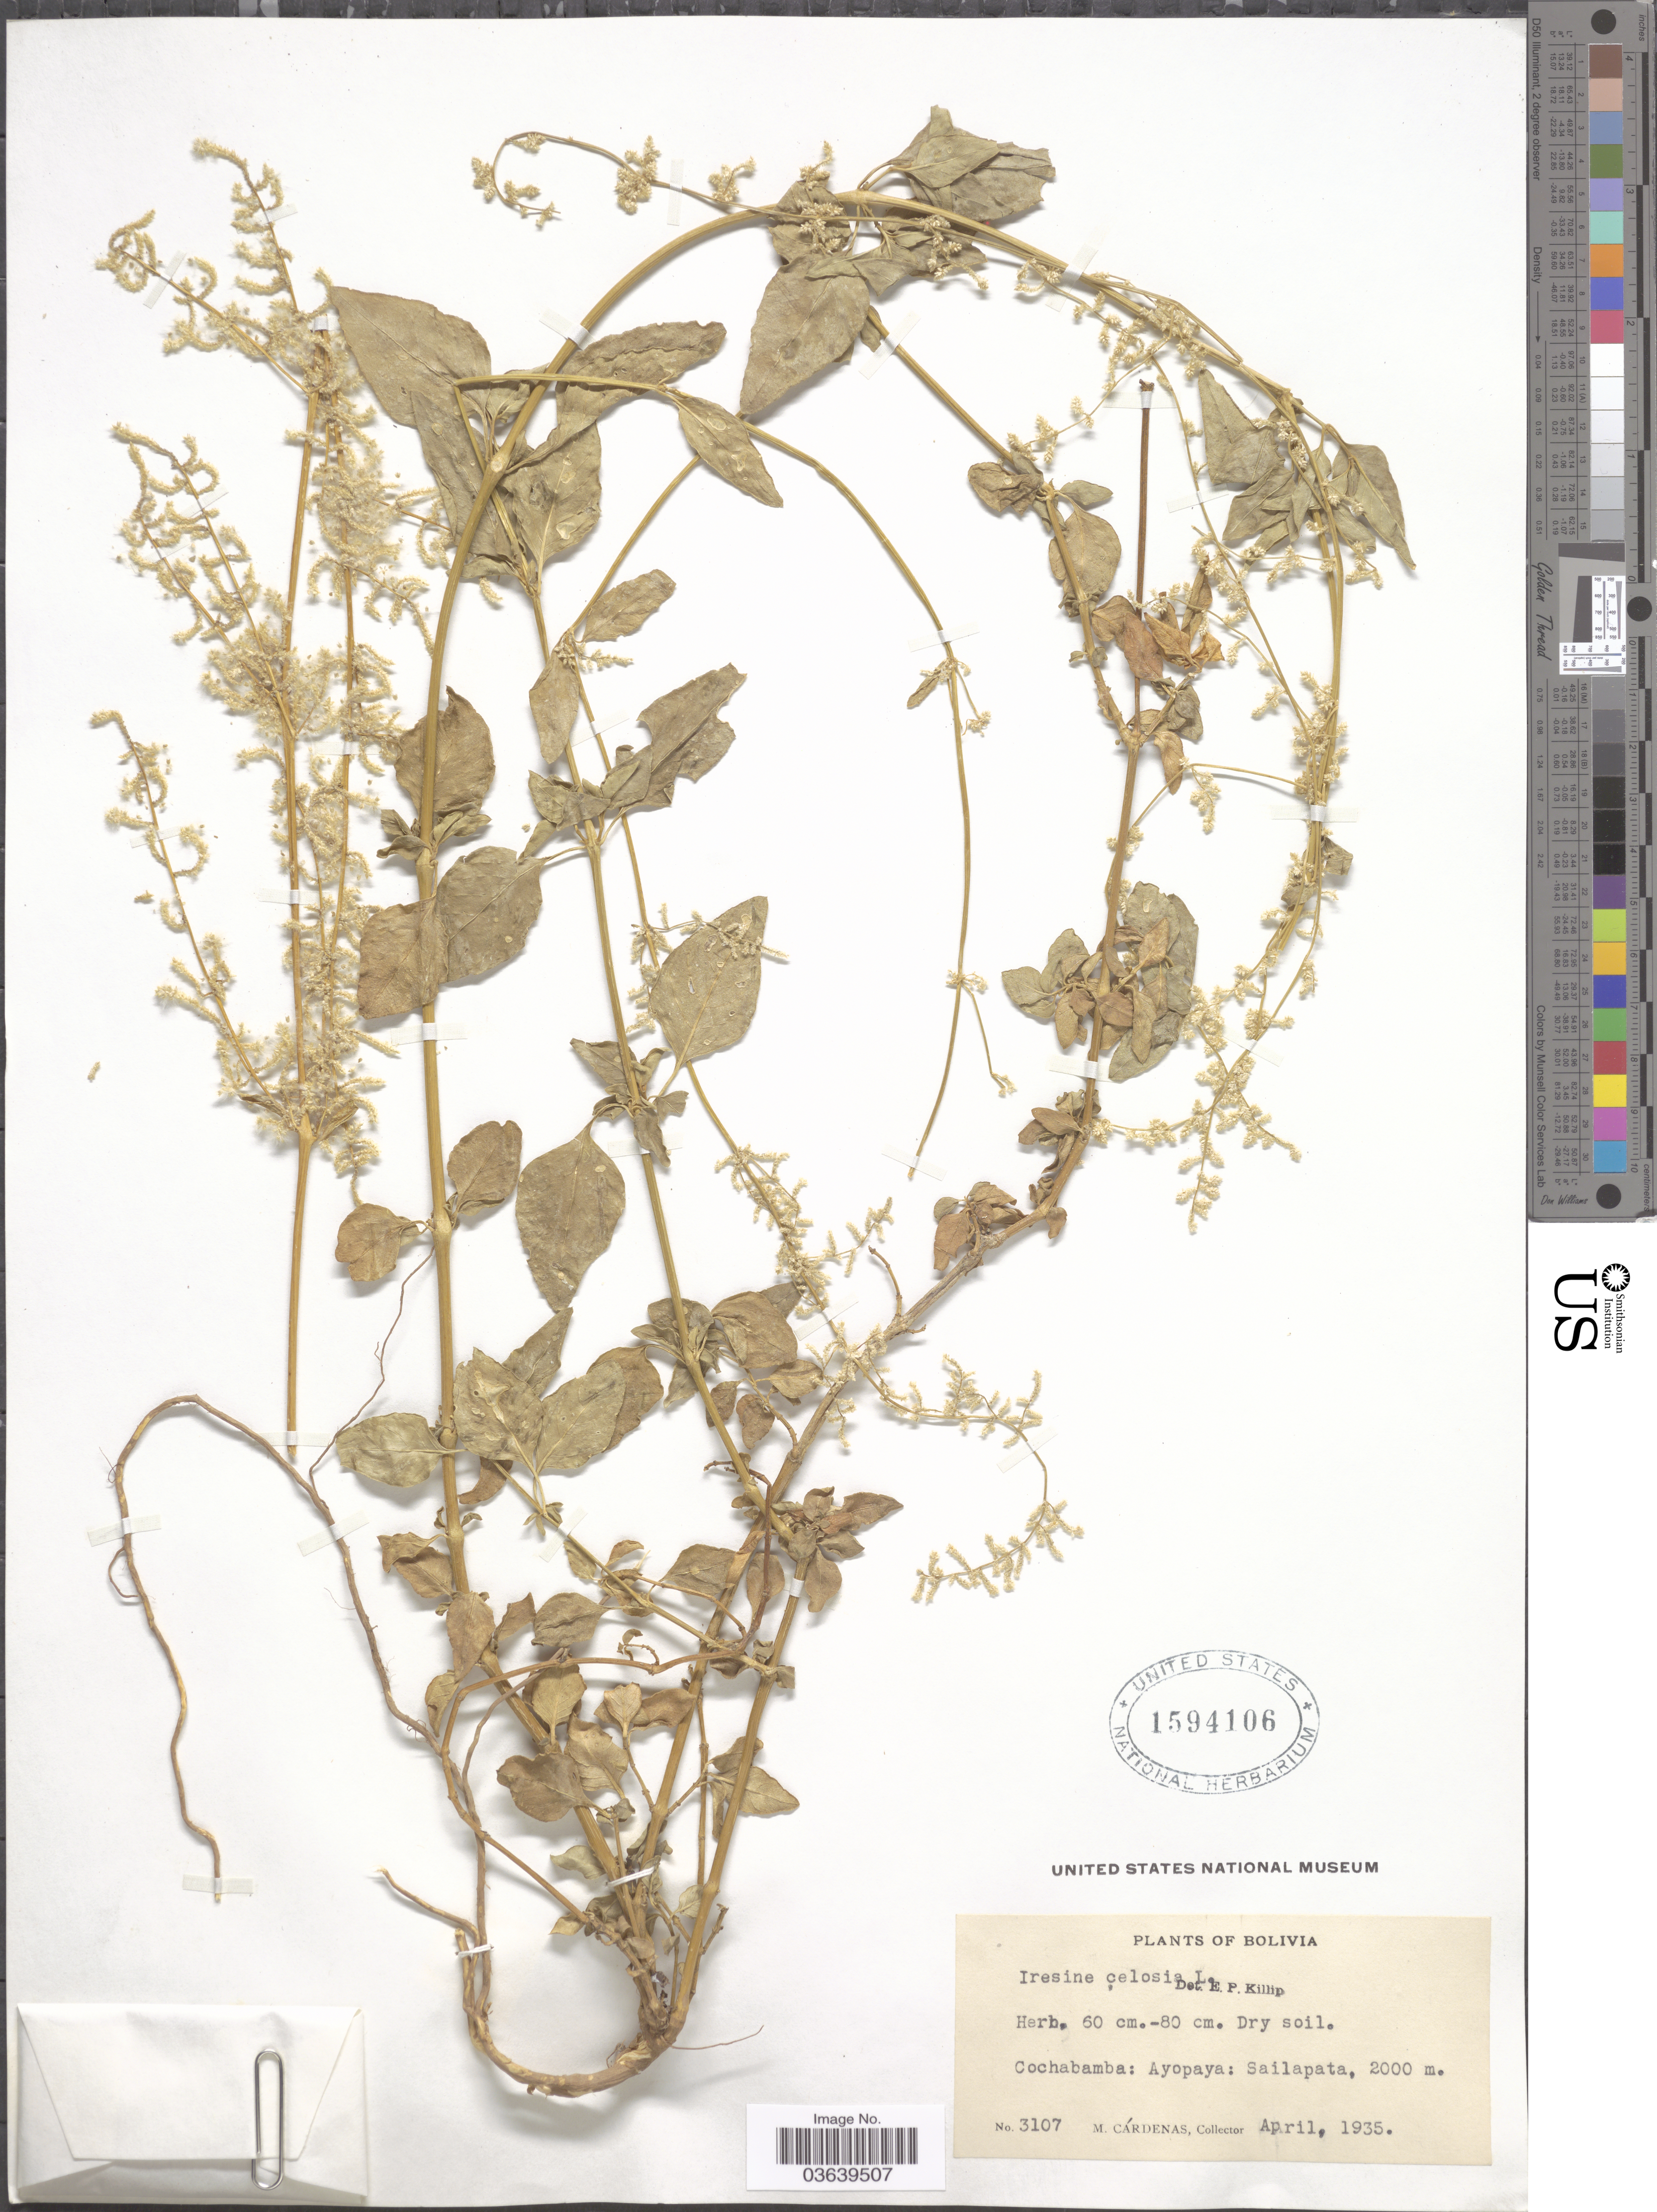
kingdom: Plantae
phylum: Tracheophyta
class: Magnoliopsida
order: Caryophyllales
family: Amaranthaceae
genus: Iresine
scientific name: Iresine celosia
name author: L.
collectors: M. Cárdenas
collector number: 3107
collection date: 1935-04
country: Bolivia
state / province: Cochabamba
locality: Ayopaya: Sailapata.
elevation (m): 2000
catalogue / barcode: US 1594106